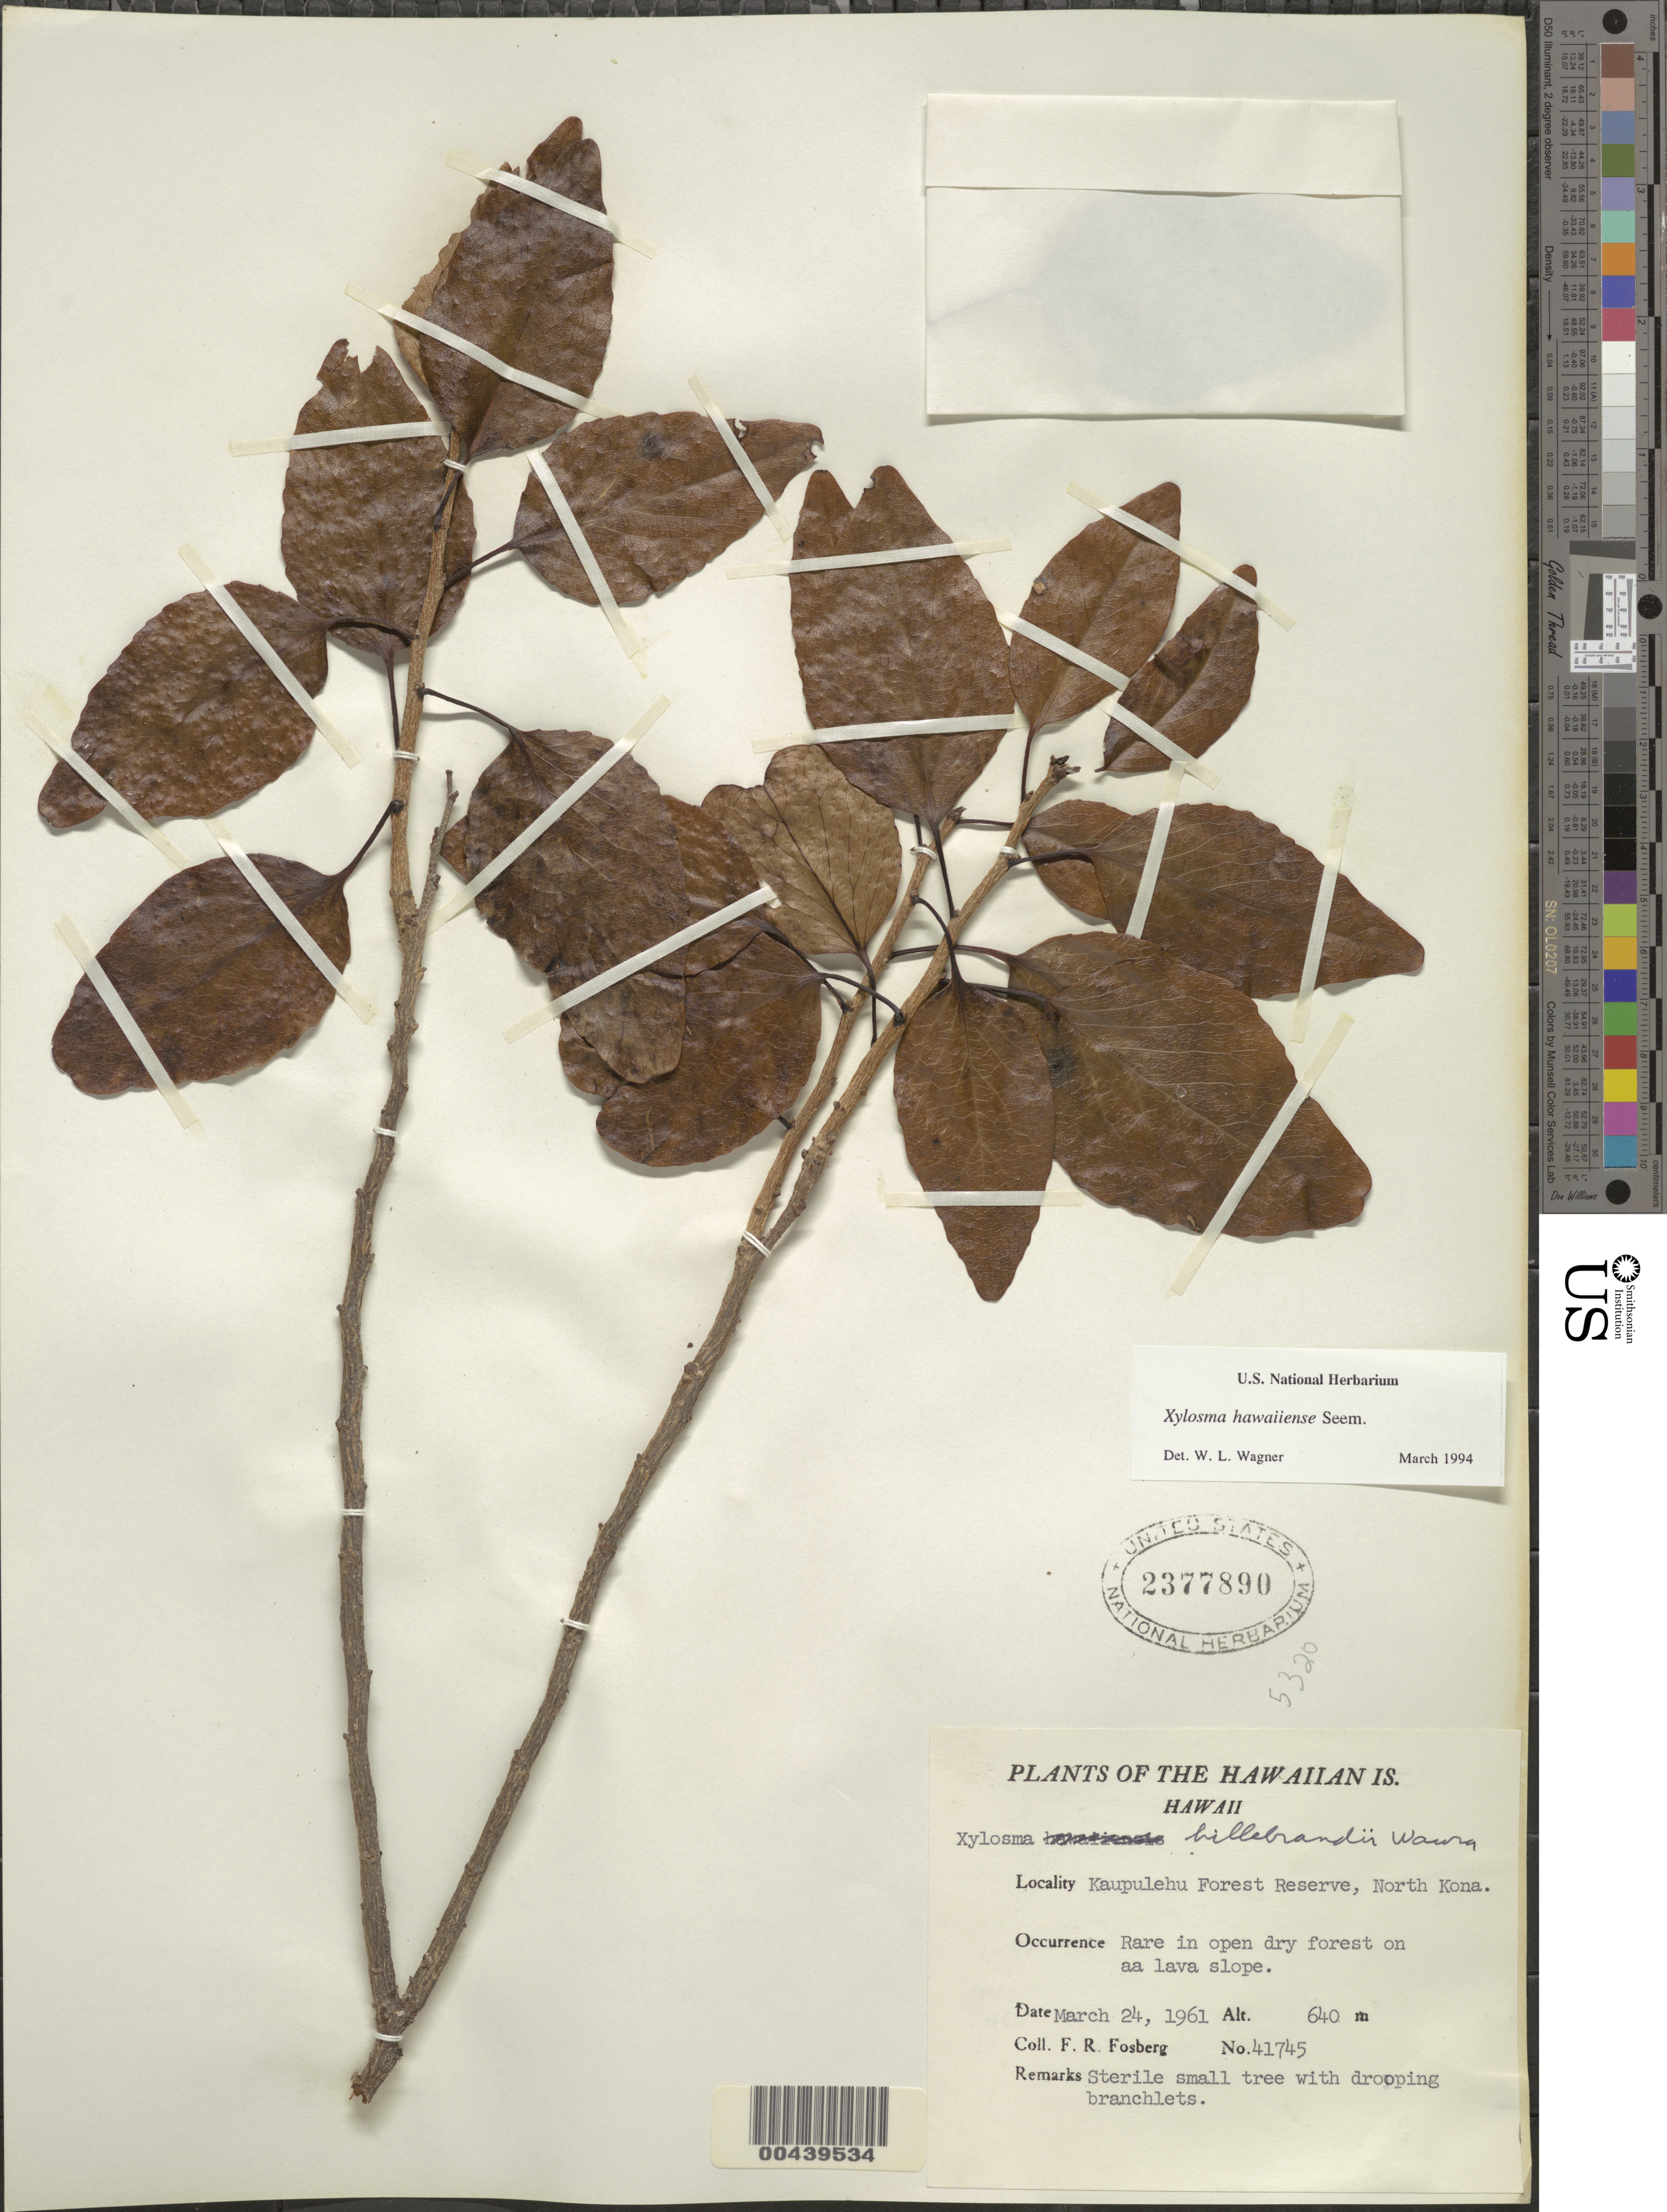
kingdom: Plantae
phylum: Tracheophyta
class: Magnoliopsida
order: Malpighiales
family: Salicaceae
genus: Xylosma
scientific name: Xylosma hawaiensis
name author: Seem.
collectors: F. R. Fosberg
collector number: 41745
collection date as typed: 24 Mar 1961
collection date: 1961-03-24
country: United States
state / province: Hawaii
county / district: Hawaii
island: Hawaii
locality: Kaupulehu Forest Reserve, N Kona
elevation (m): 640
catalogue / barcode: US 2377890